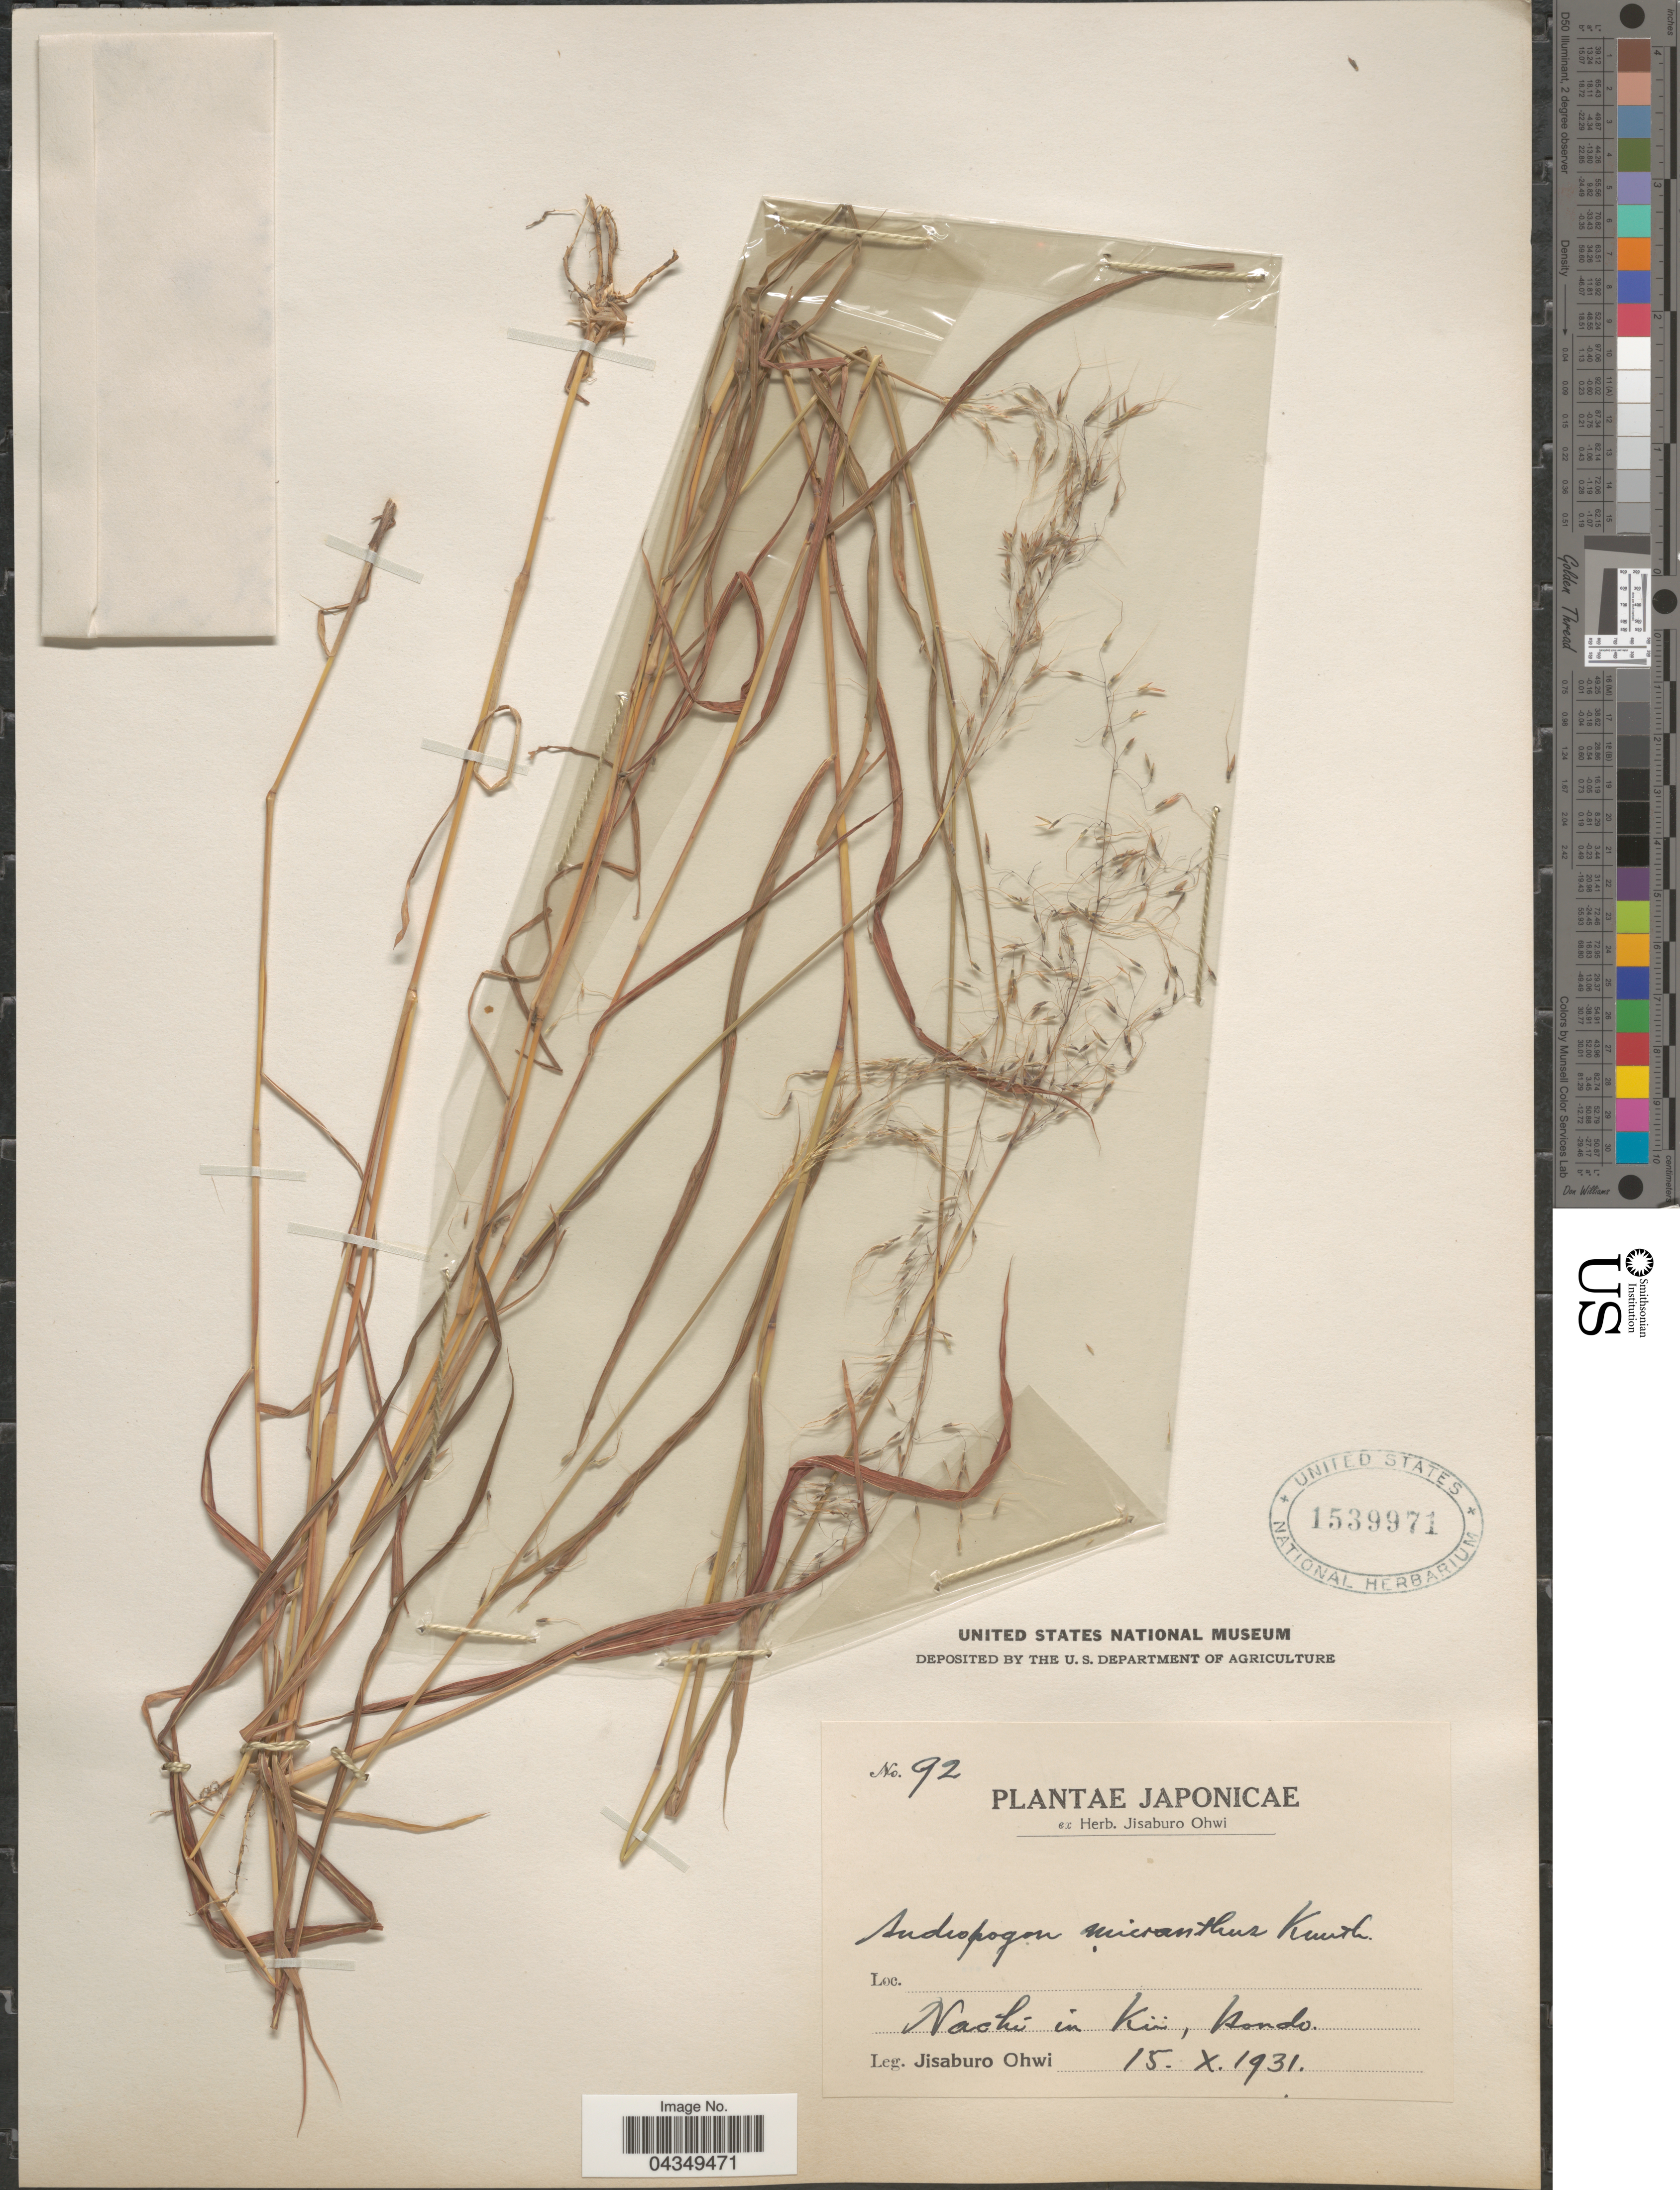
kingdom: Plantae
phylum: Tracheophyta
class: Liliopsida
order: Poales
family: Poaceae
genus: Capillipedium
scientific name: Capillipedium parviflorum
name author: (R. Br.) Stapf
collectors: J. Ohwi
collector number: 92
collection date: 1931-10-15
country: Japan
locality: Japonicae. Nachi in Kii, Hondo.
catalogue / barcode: US 1539971